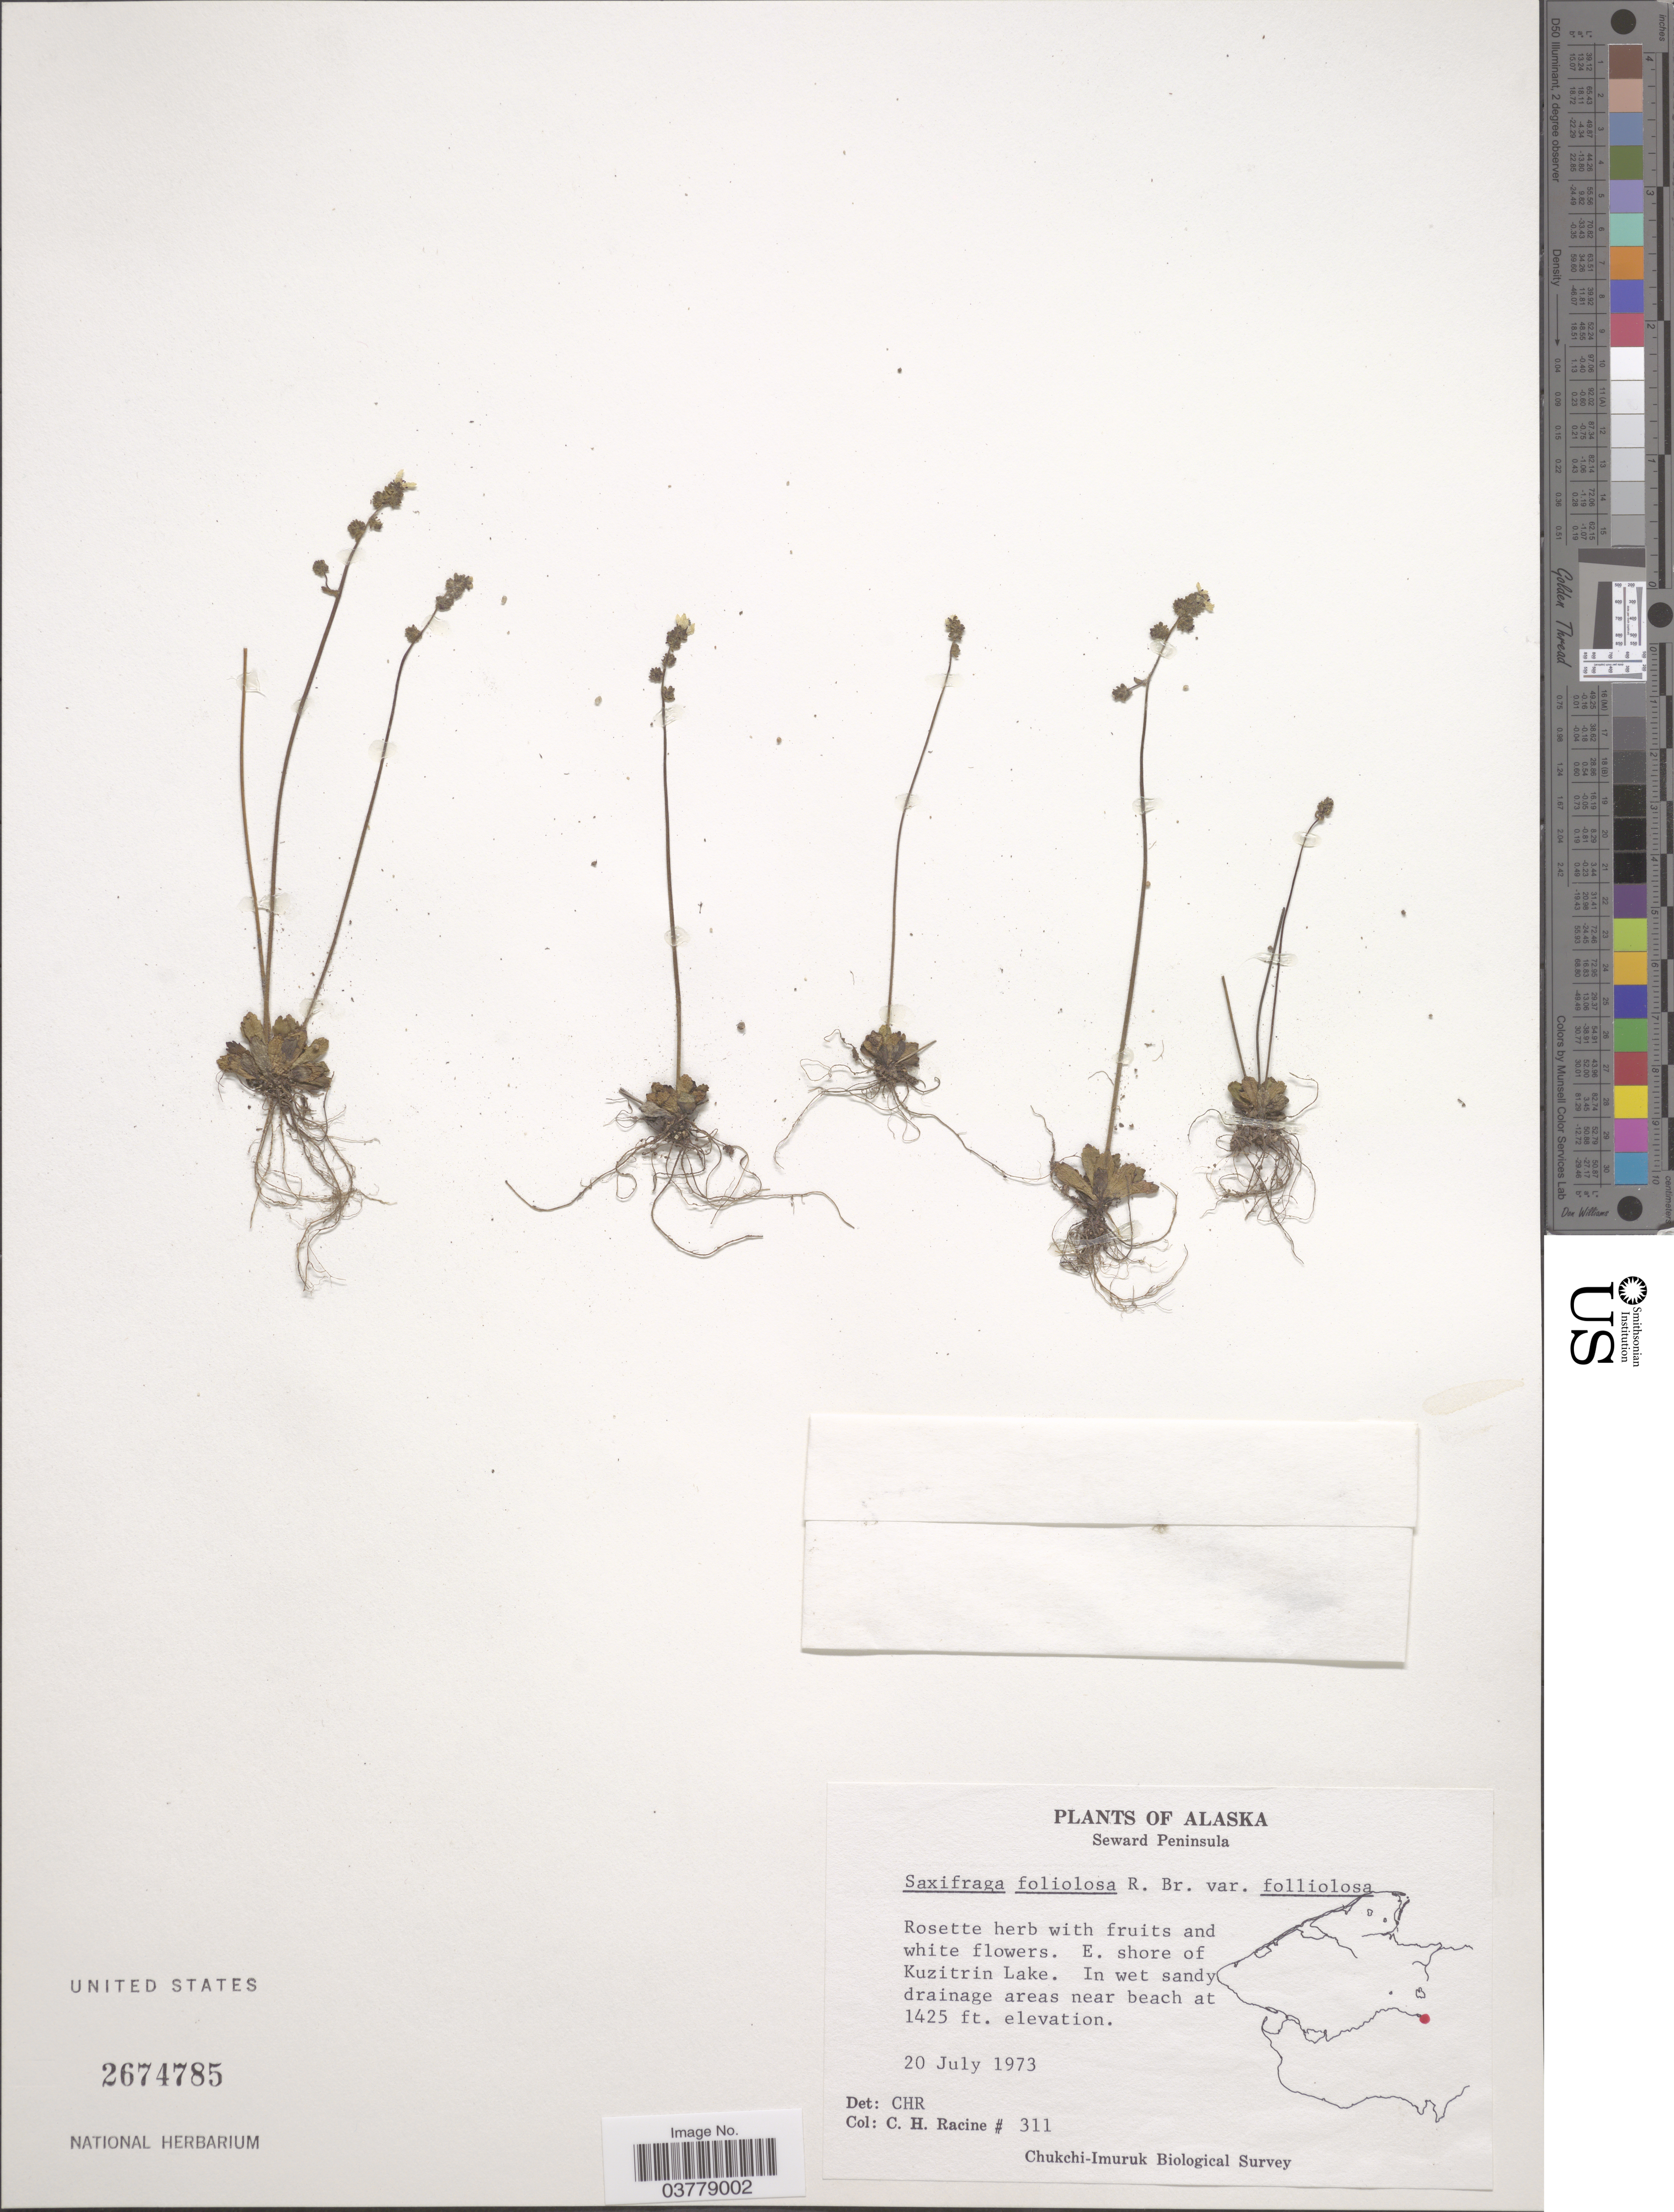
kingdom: Plantae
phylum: Tracheophyta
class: Magnoliopsida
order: Saxifragales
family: Saxifragaceae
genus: Micranthes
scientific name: Micranthes foliolosa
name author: (R. Br.) Gornall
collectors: C. Racine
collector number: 311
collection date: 1973-07-20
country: United States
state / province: Alaska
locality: Seward Peninsula. E. shore of Kuzitrin Lake.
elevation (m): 434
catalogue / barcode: US 2674785